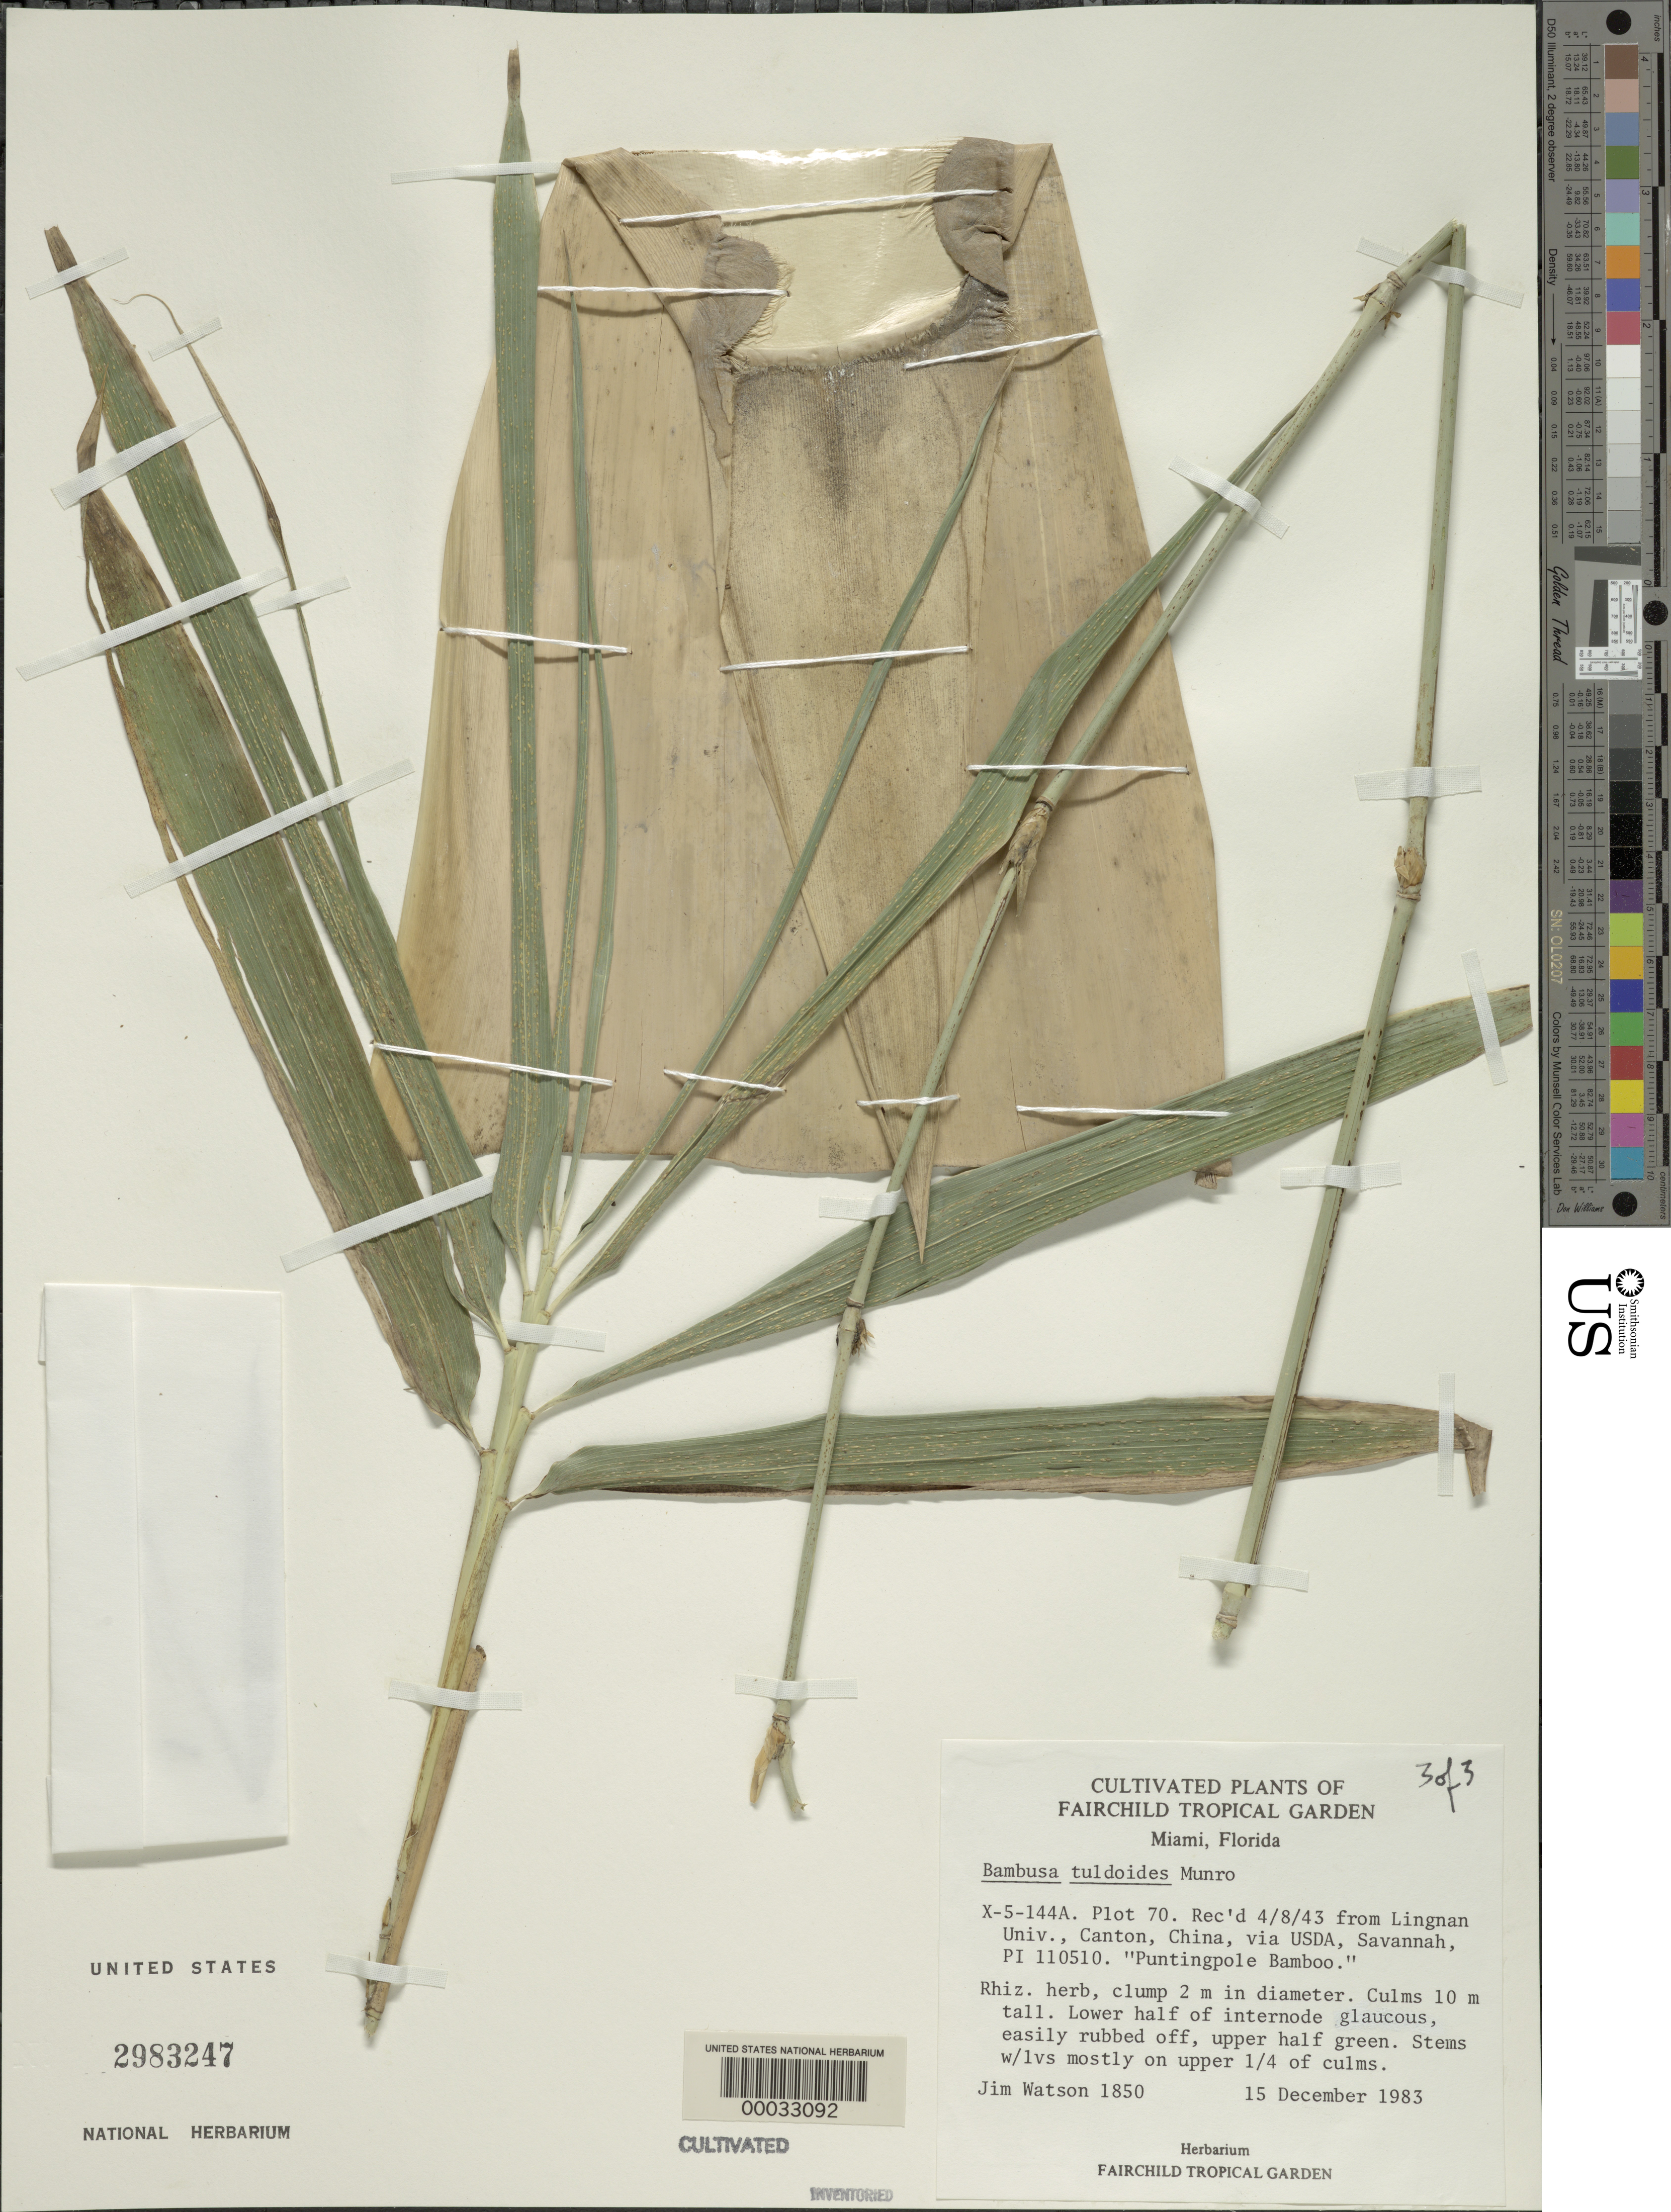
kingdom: Plantae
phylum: Tracheophyta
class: Liliopsida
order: Poales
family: Poaceae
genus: Bambusa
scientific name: Bambusa tuldoides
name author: Munro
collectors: J. Watson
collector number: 1850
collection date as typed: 15 Dec 1983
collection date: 1983-12-15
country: United States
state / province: Florida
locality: Fairchild tropical garden, miami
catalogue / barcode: US 2983247